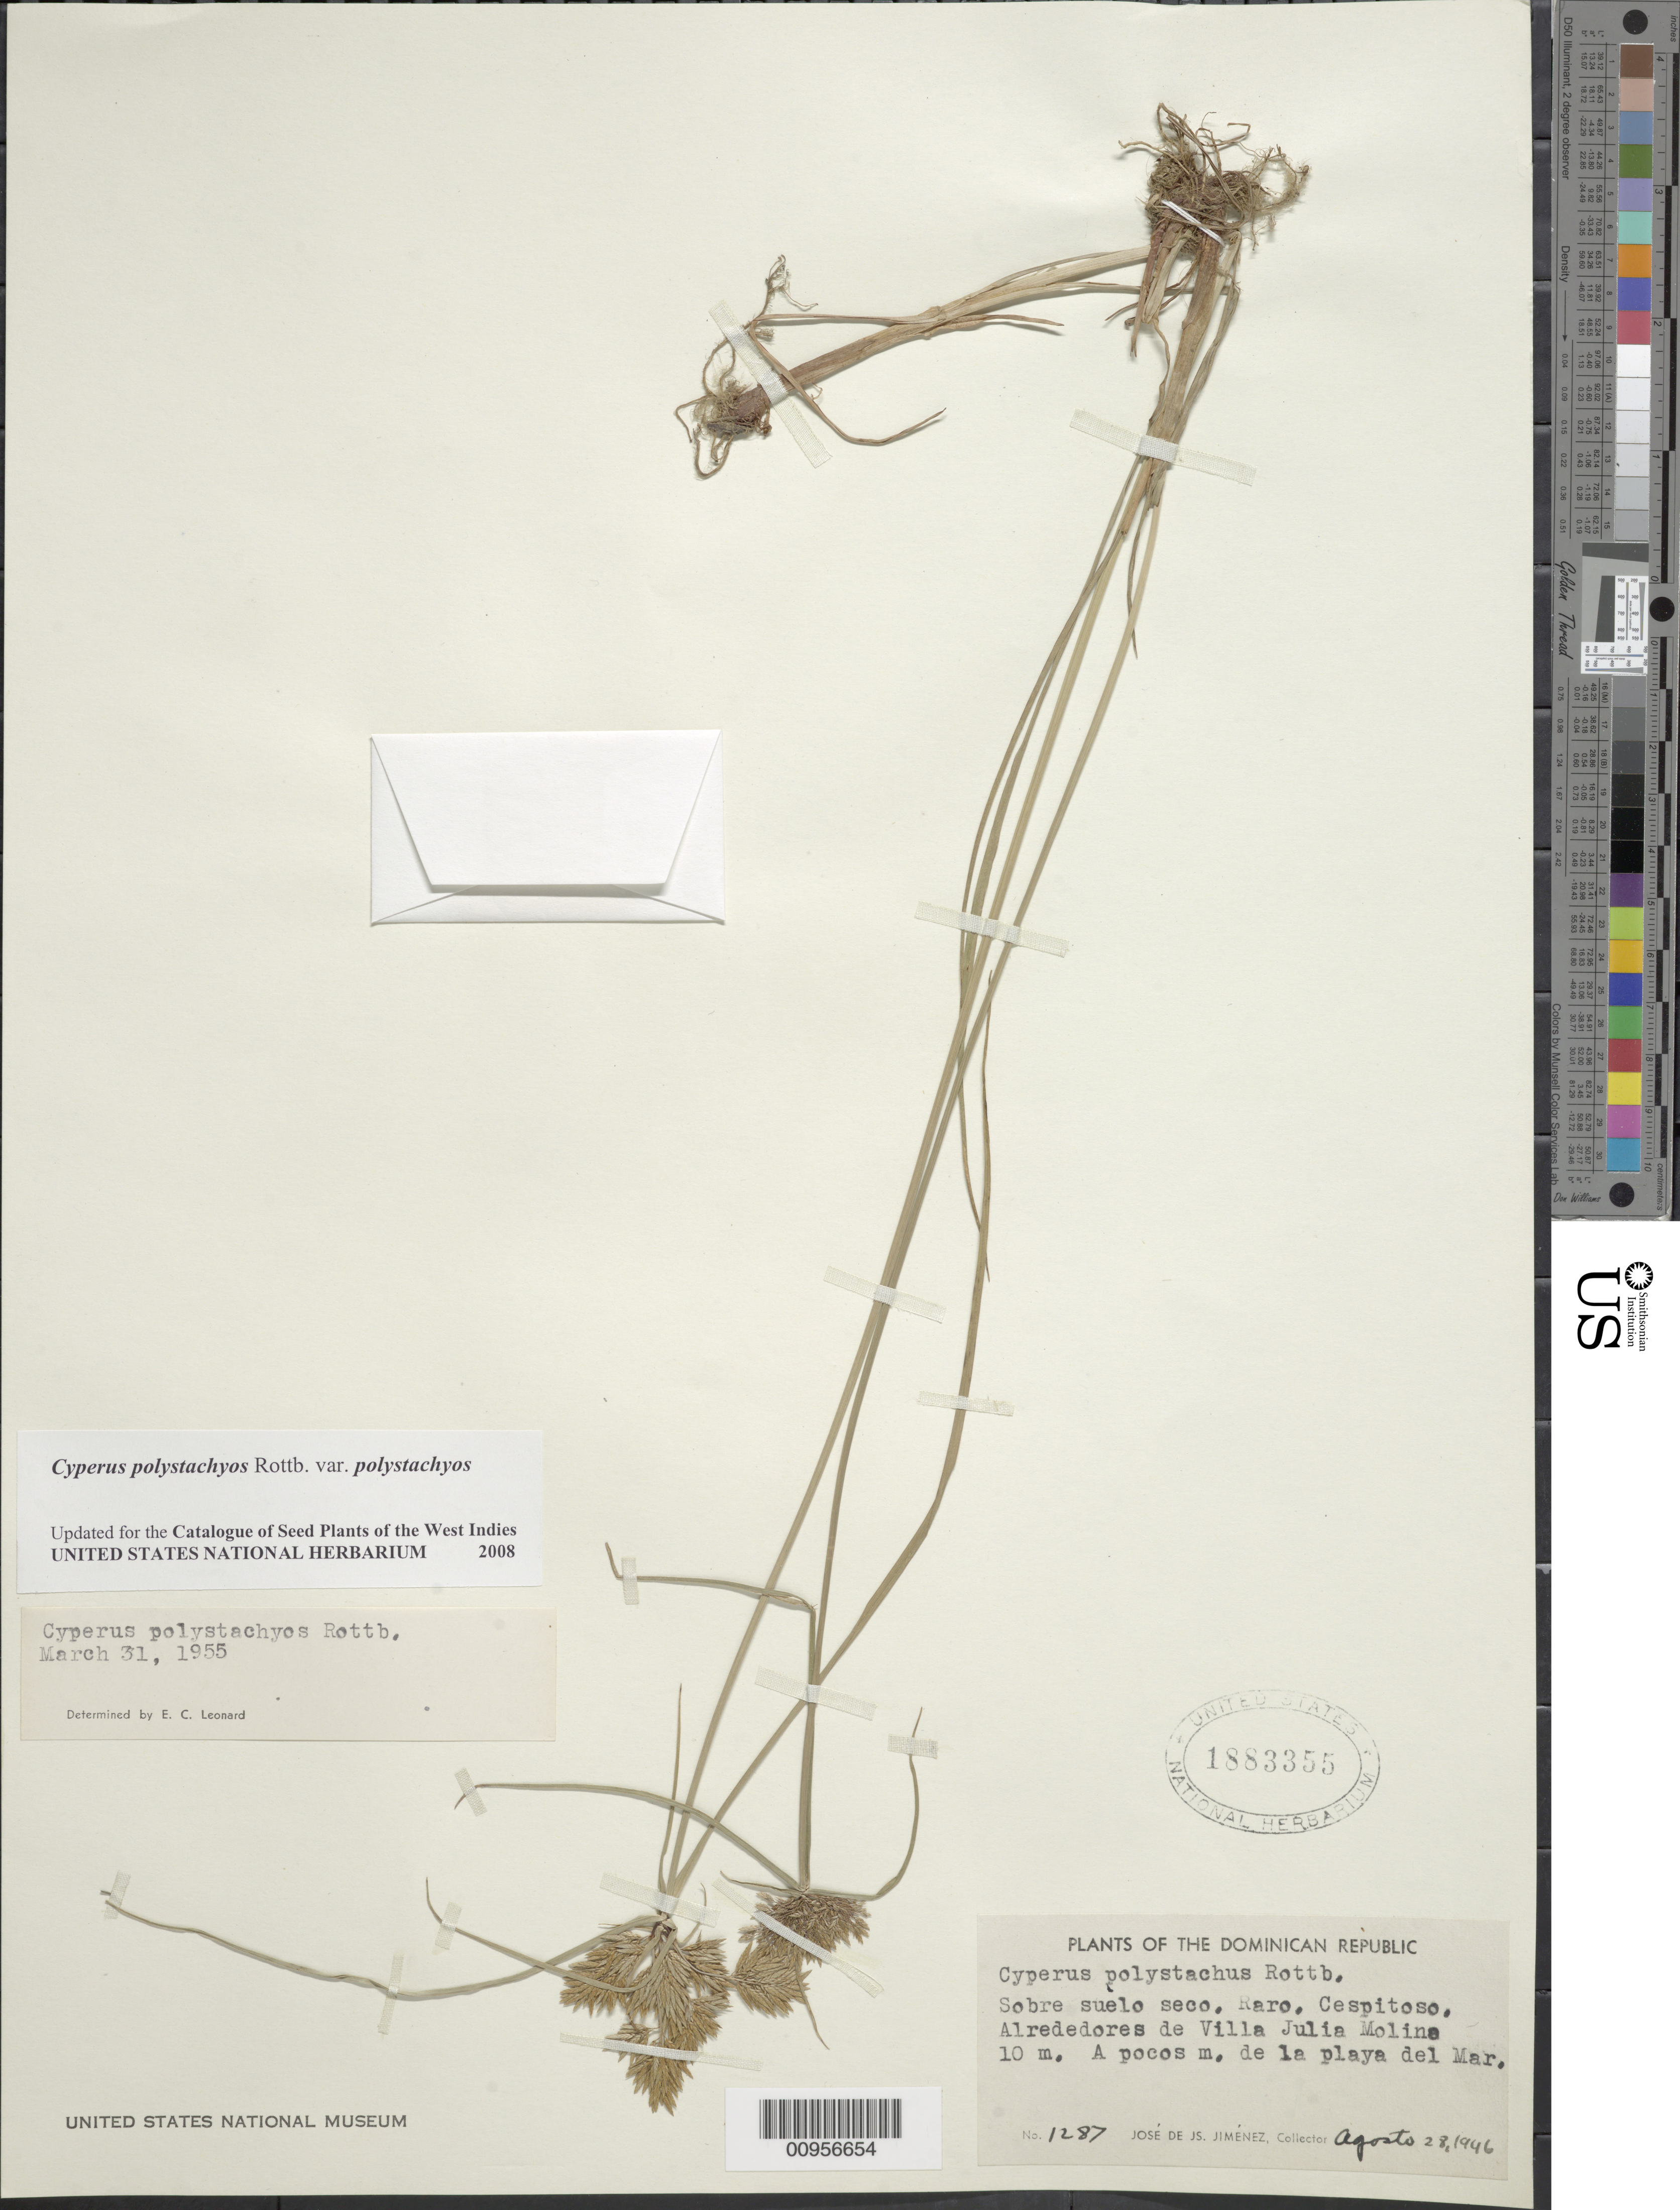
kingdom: Plantae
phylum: Tracheophyta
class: Liliopsida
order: Poales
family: Cyperaceae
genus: Cyperus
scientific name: Cyperus polystachyos var. polystachyos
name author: Rottb.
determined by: Strong, M. T., (US), Smithsonian Institution - National Museum of Natural History (UNITED STATES)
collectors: J. J. Jiménez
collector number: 1287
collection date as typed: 28 Aug 1946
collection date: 1946-08-28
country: Dominican Republic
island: Hispaniola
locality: Alrededores de Villa Julia Molina, a pocos m de la playa del Mar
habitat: Sobre suelo seco, a pocos m de la playa del Mar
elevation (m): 10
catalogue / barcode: US 1883355